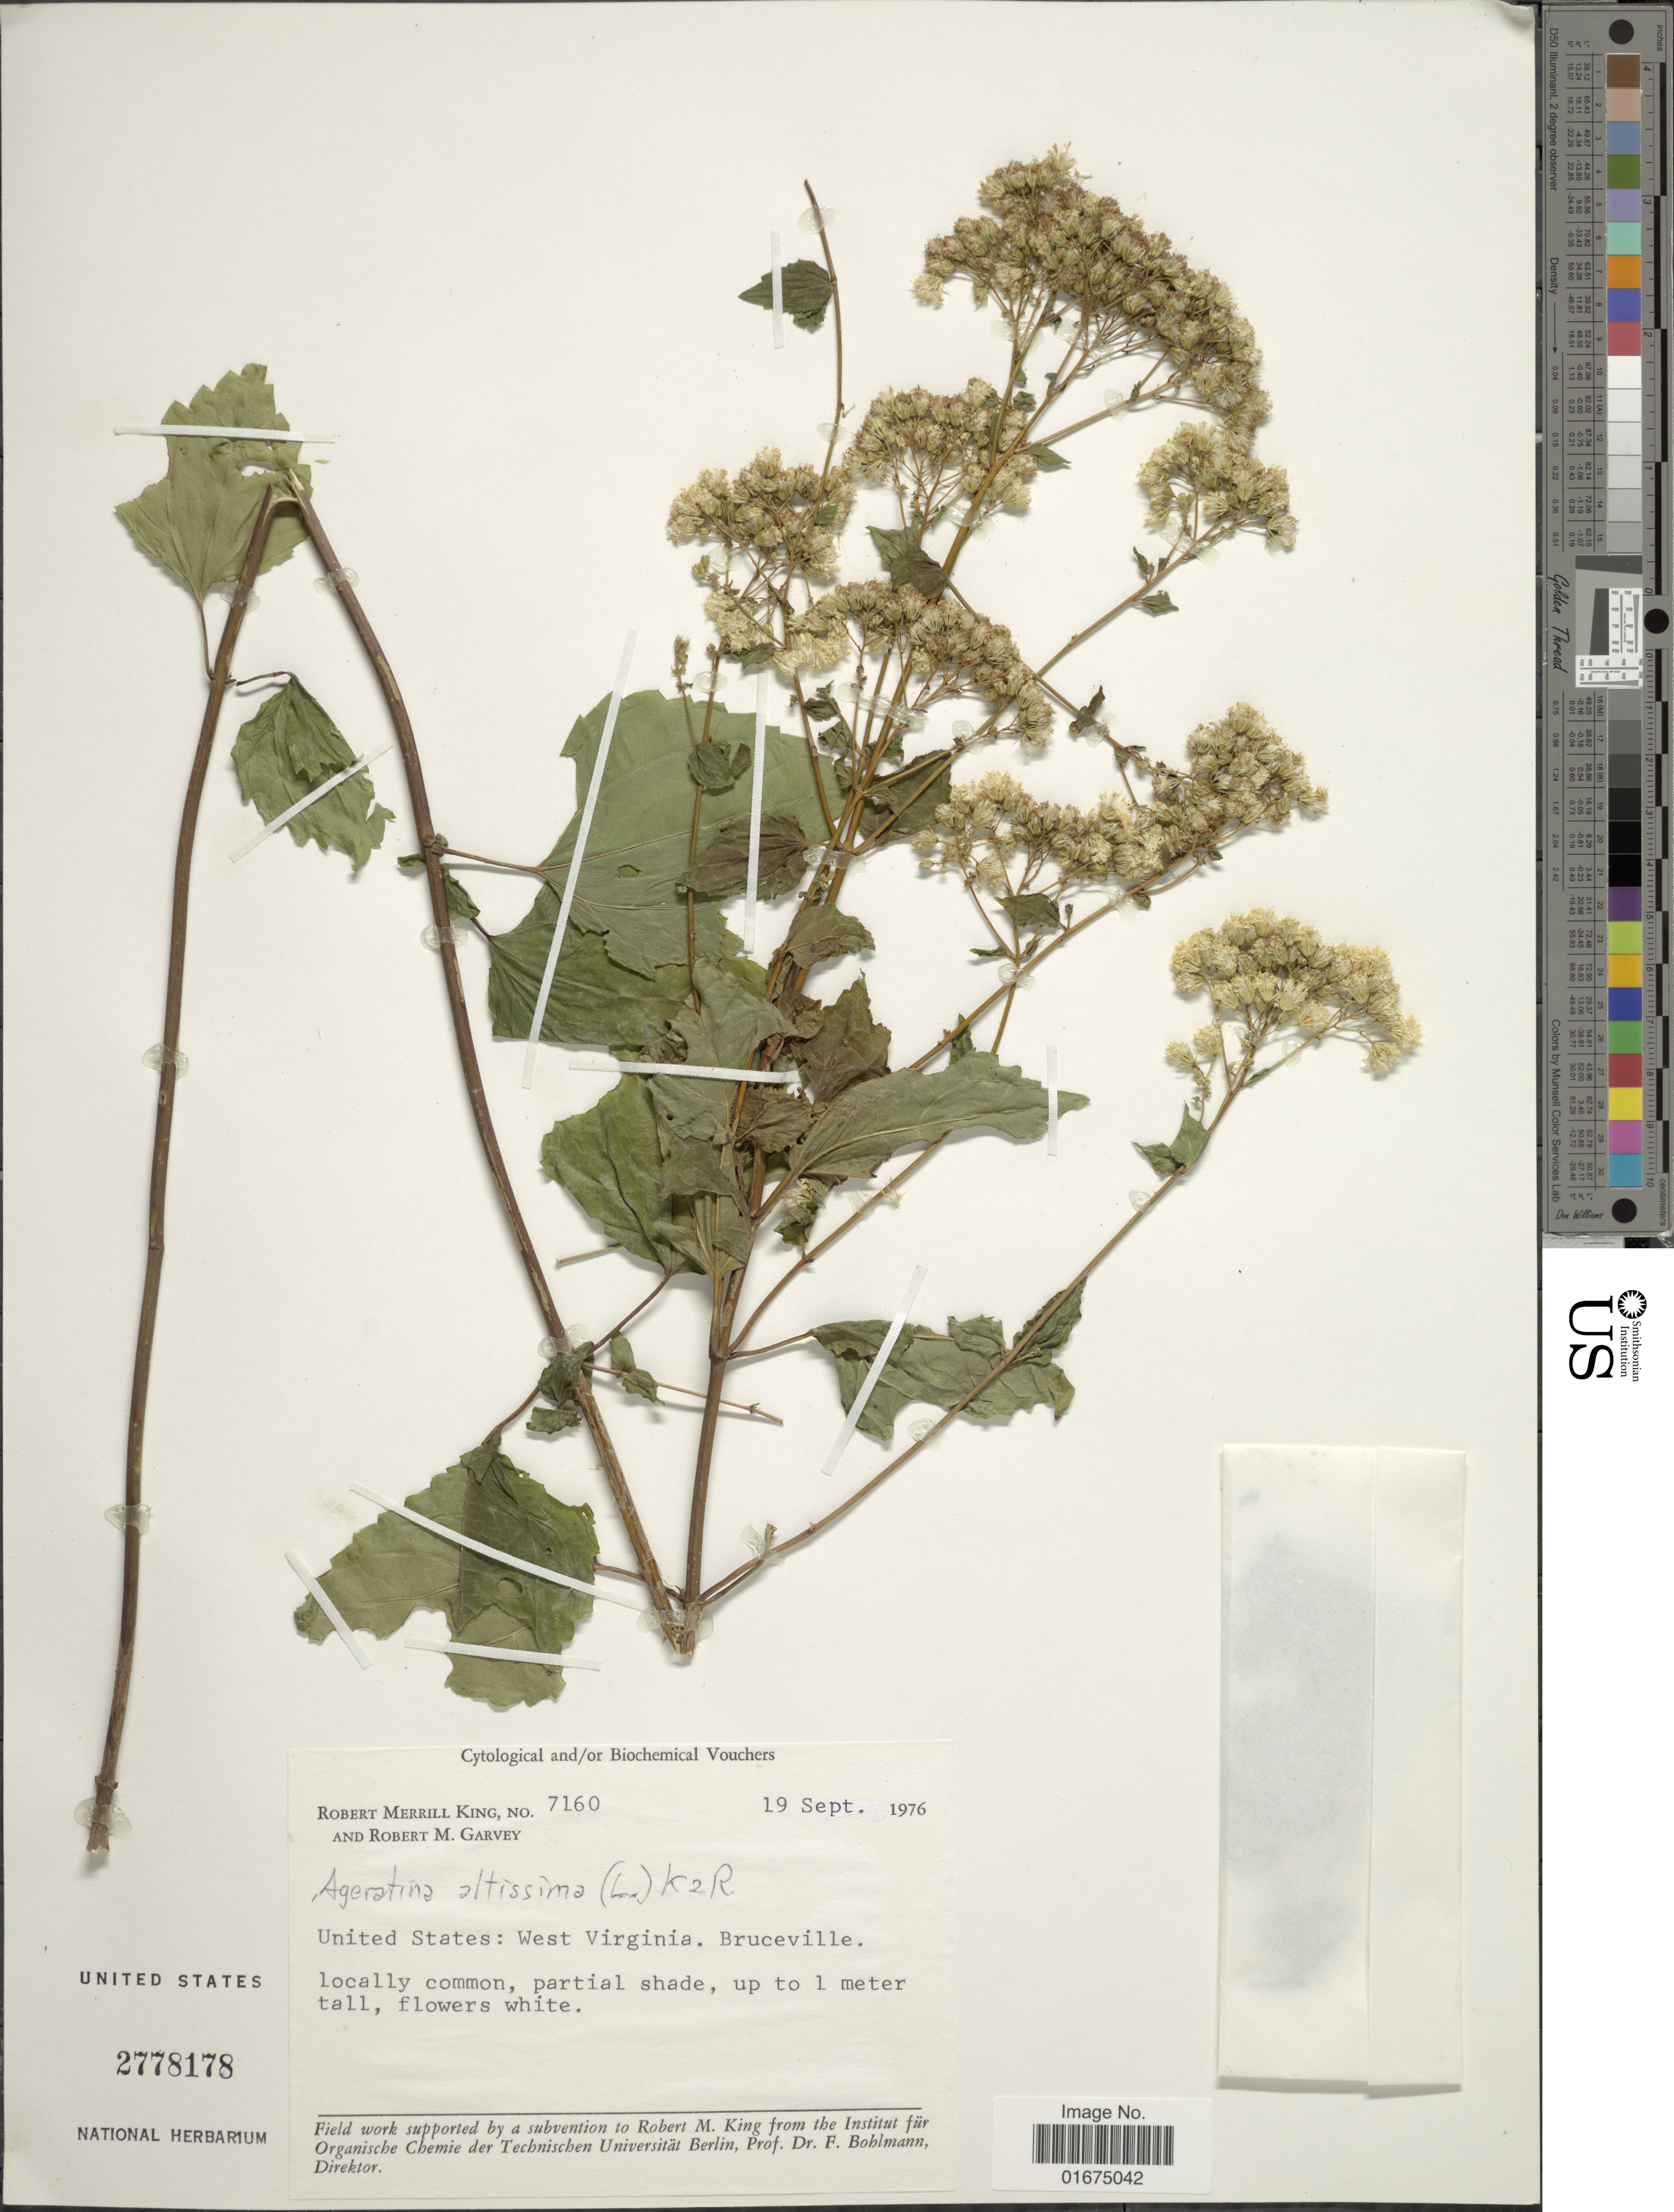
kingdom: Plantae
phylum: Tracheophyta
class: Magnoliopsida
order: Asterales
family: Asteraceae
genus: Ageratina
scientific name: Ageratina altissima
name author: (L.) R.M. King & H. Rob.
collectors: R. M. King & R. Garvey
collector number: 7160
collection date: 1976-09-19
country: United States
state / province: West Virginia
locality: Bruceville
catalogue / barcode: US 2778178